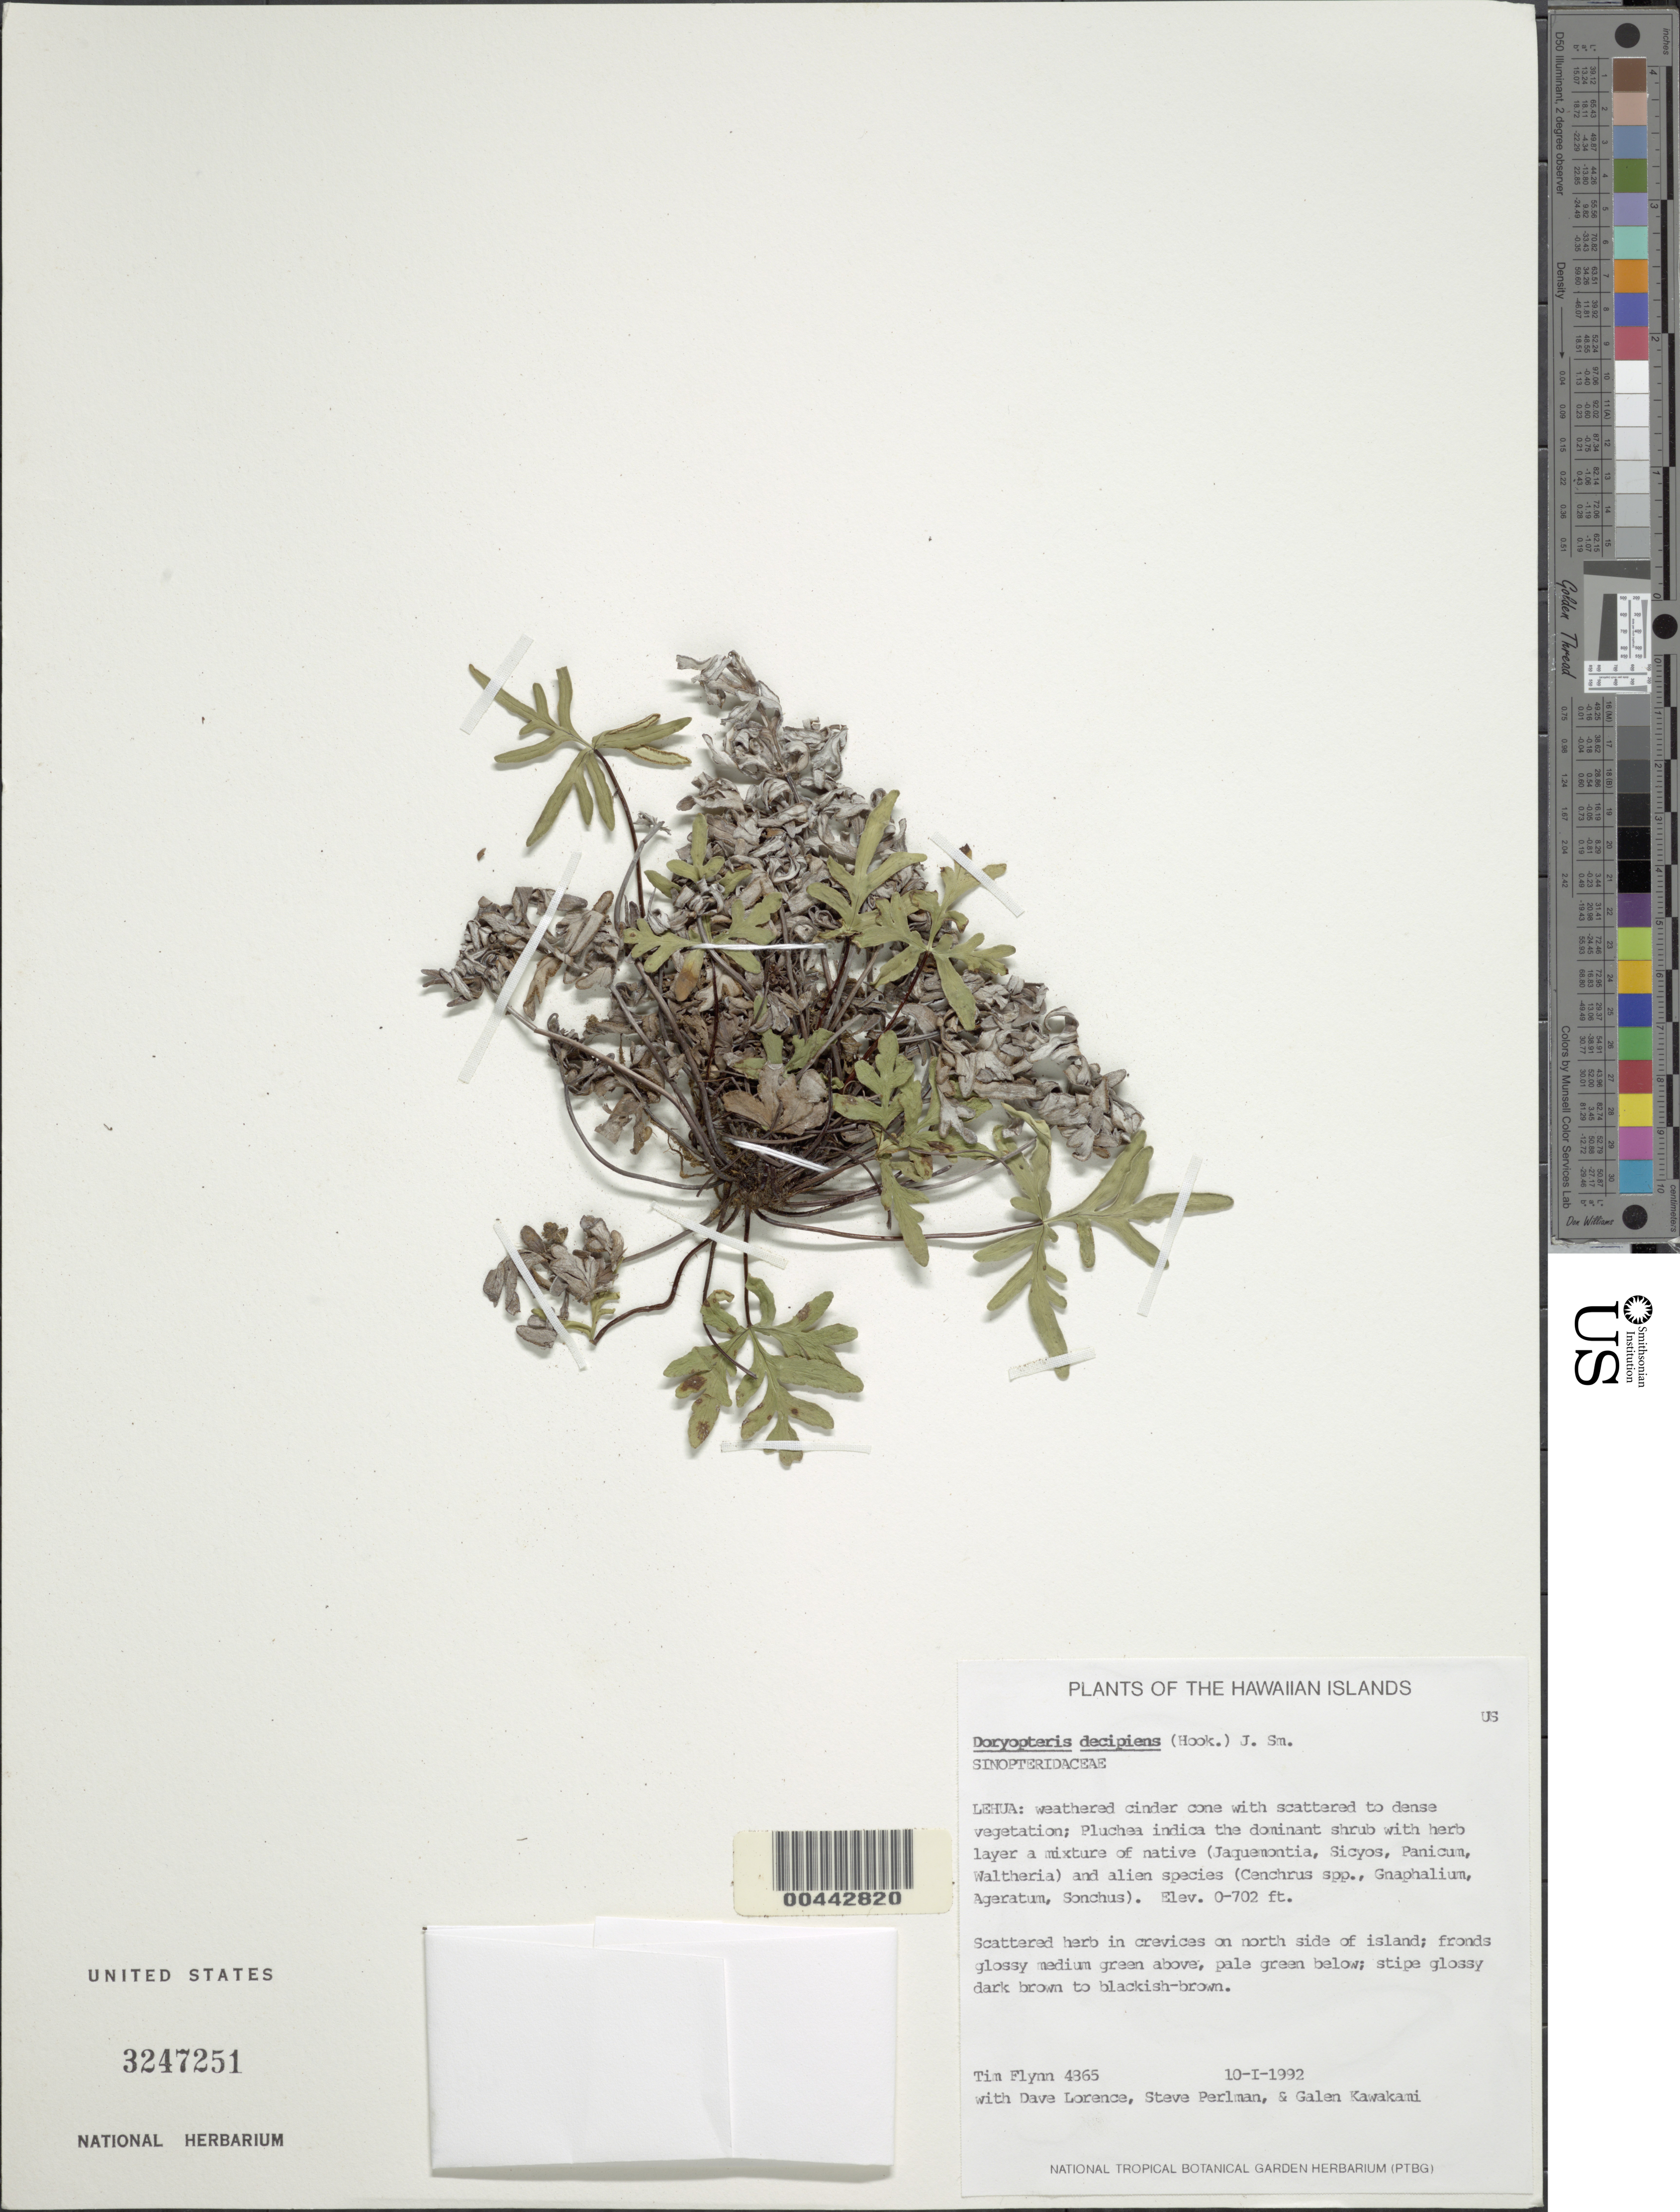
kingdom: Plantae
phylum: Tracheophyta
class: Polypodiopsida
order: Polypodiales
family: Pteridaceae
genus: Doryopteris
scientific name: Doryopteris decipiens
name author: (Hook.) J. Sm.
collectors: T. W. Flynn, D. Lorence, S. P. Perlman & G. Kawakami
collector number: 4865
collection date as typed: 10 Jan 1992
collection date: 1992-01-10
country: United States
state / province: Hawaii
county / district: Kauai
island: Lehua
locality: In crevices on north side of island.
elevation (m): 0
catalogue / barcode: US 3247251